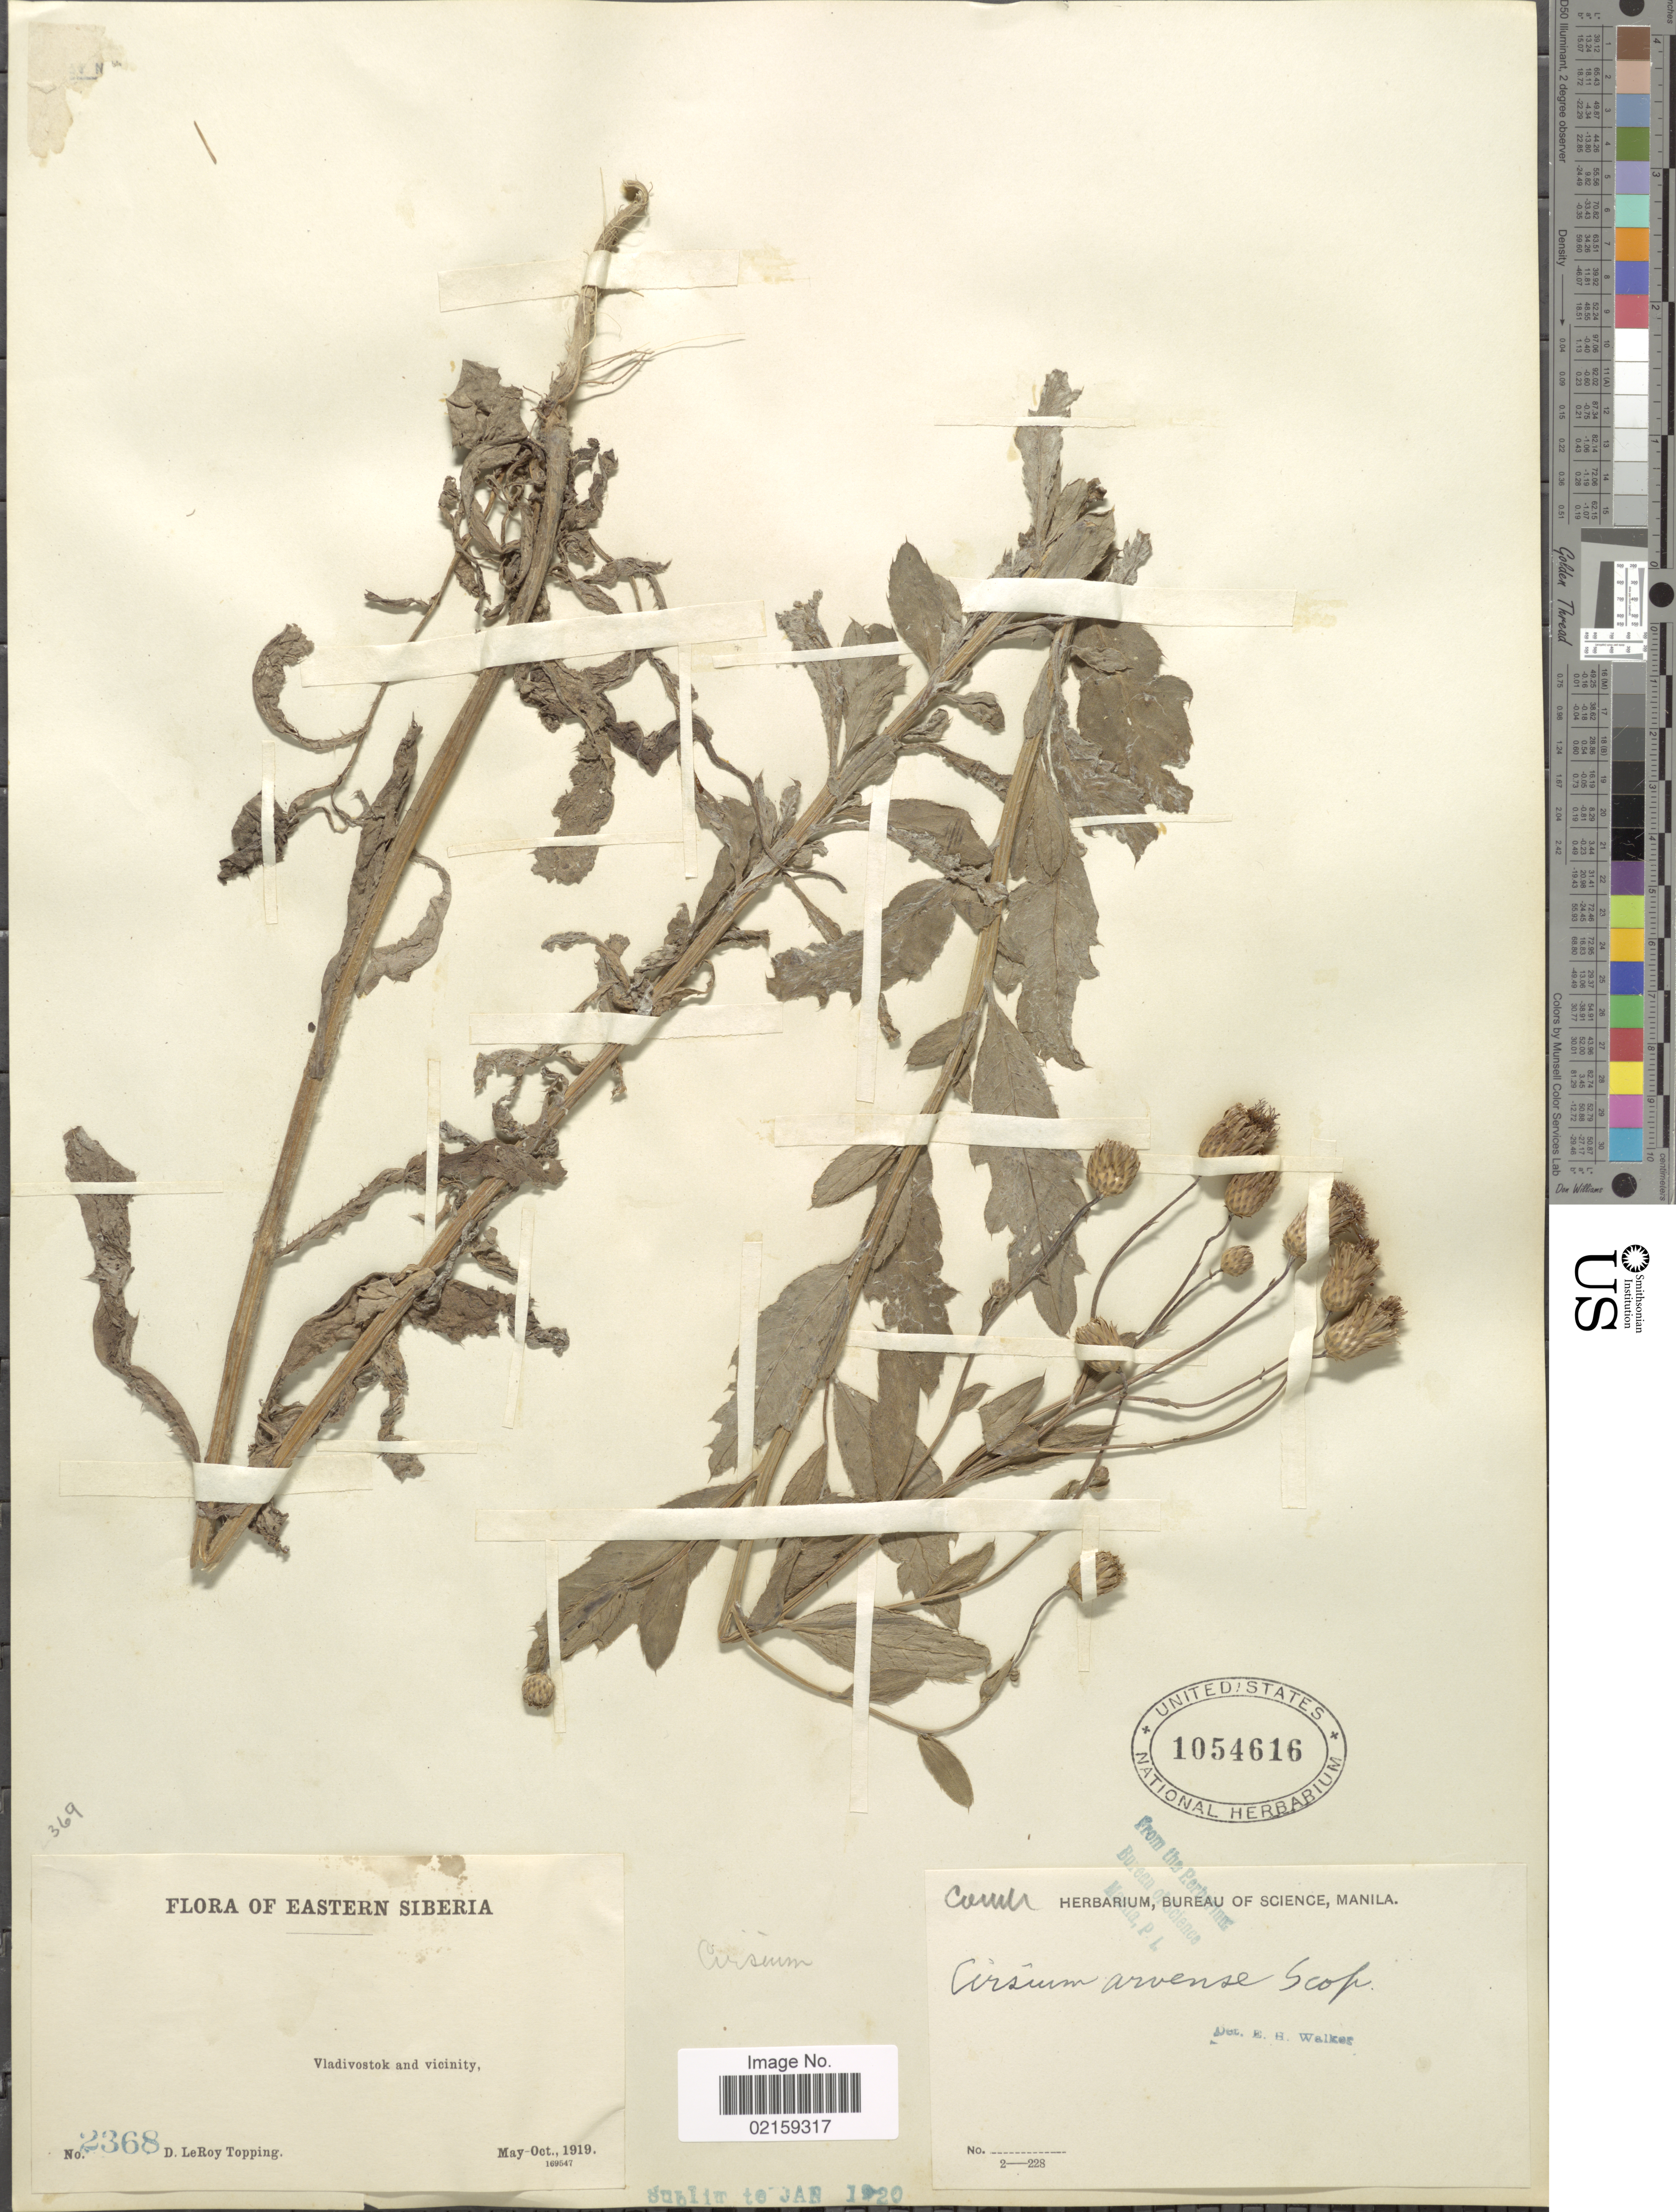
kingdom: Plantae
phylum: Tracheophyta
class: Magnoliopsida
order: Asterales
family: Asteraceae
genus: Cirsium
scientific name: Cirsium arvense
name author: (L.) Scop.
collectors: D. L. Topping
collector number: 2368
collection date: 1919-05/1919-10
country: Russian Federation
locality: Eastern Siberia Vladivostok and vicinity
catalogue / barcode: US 1054616